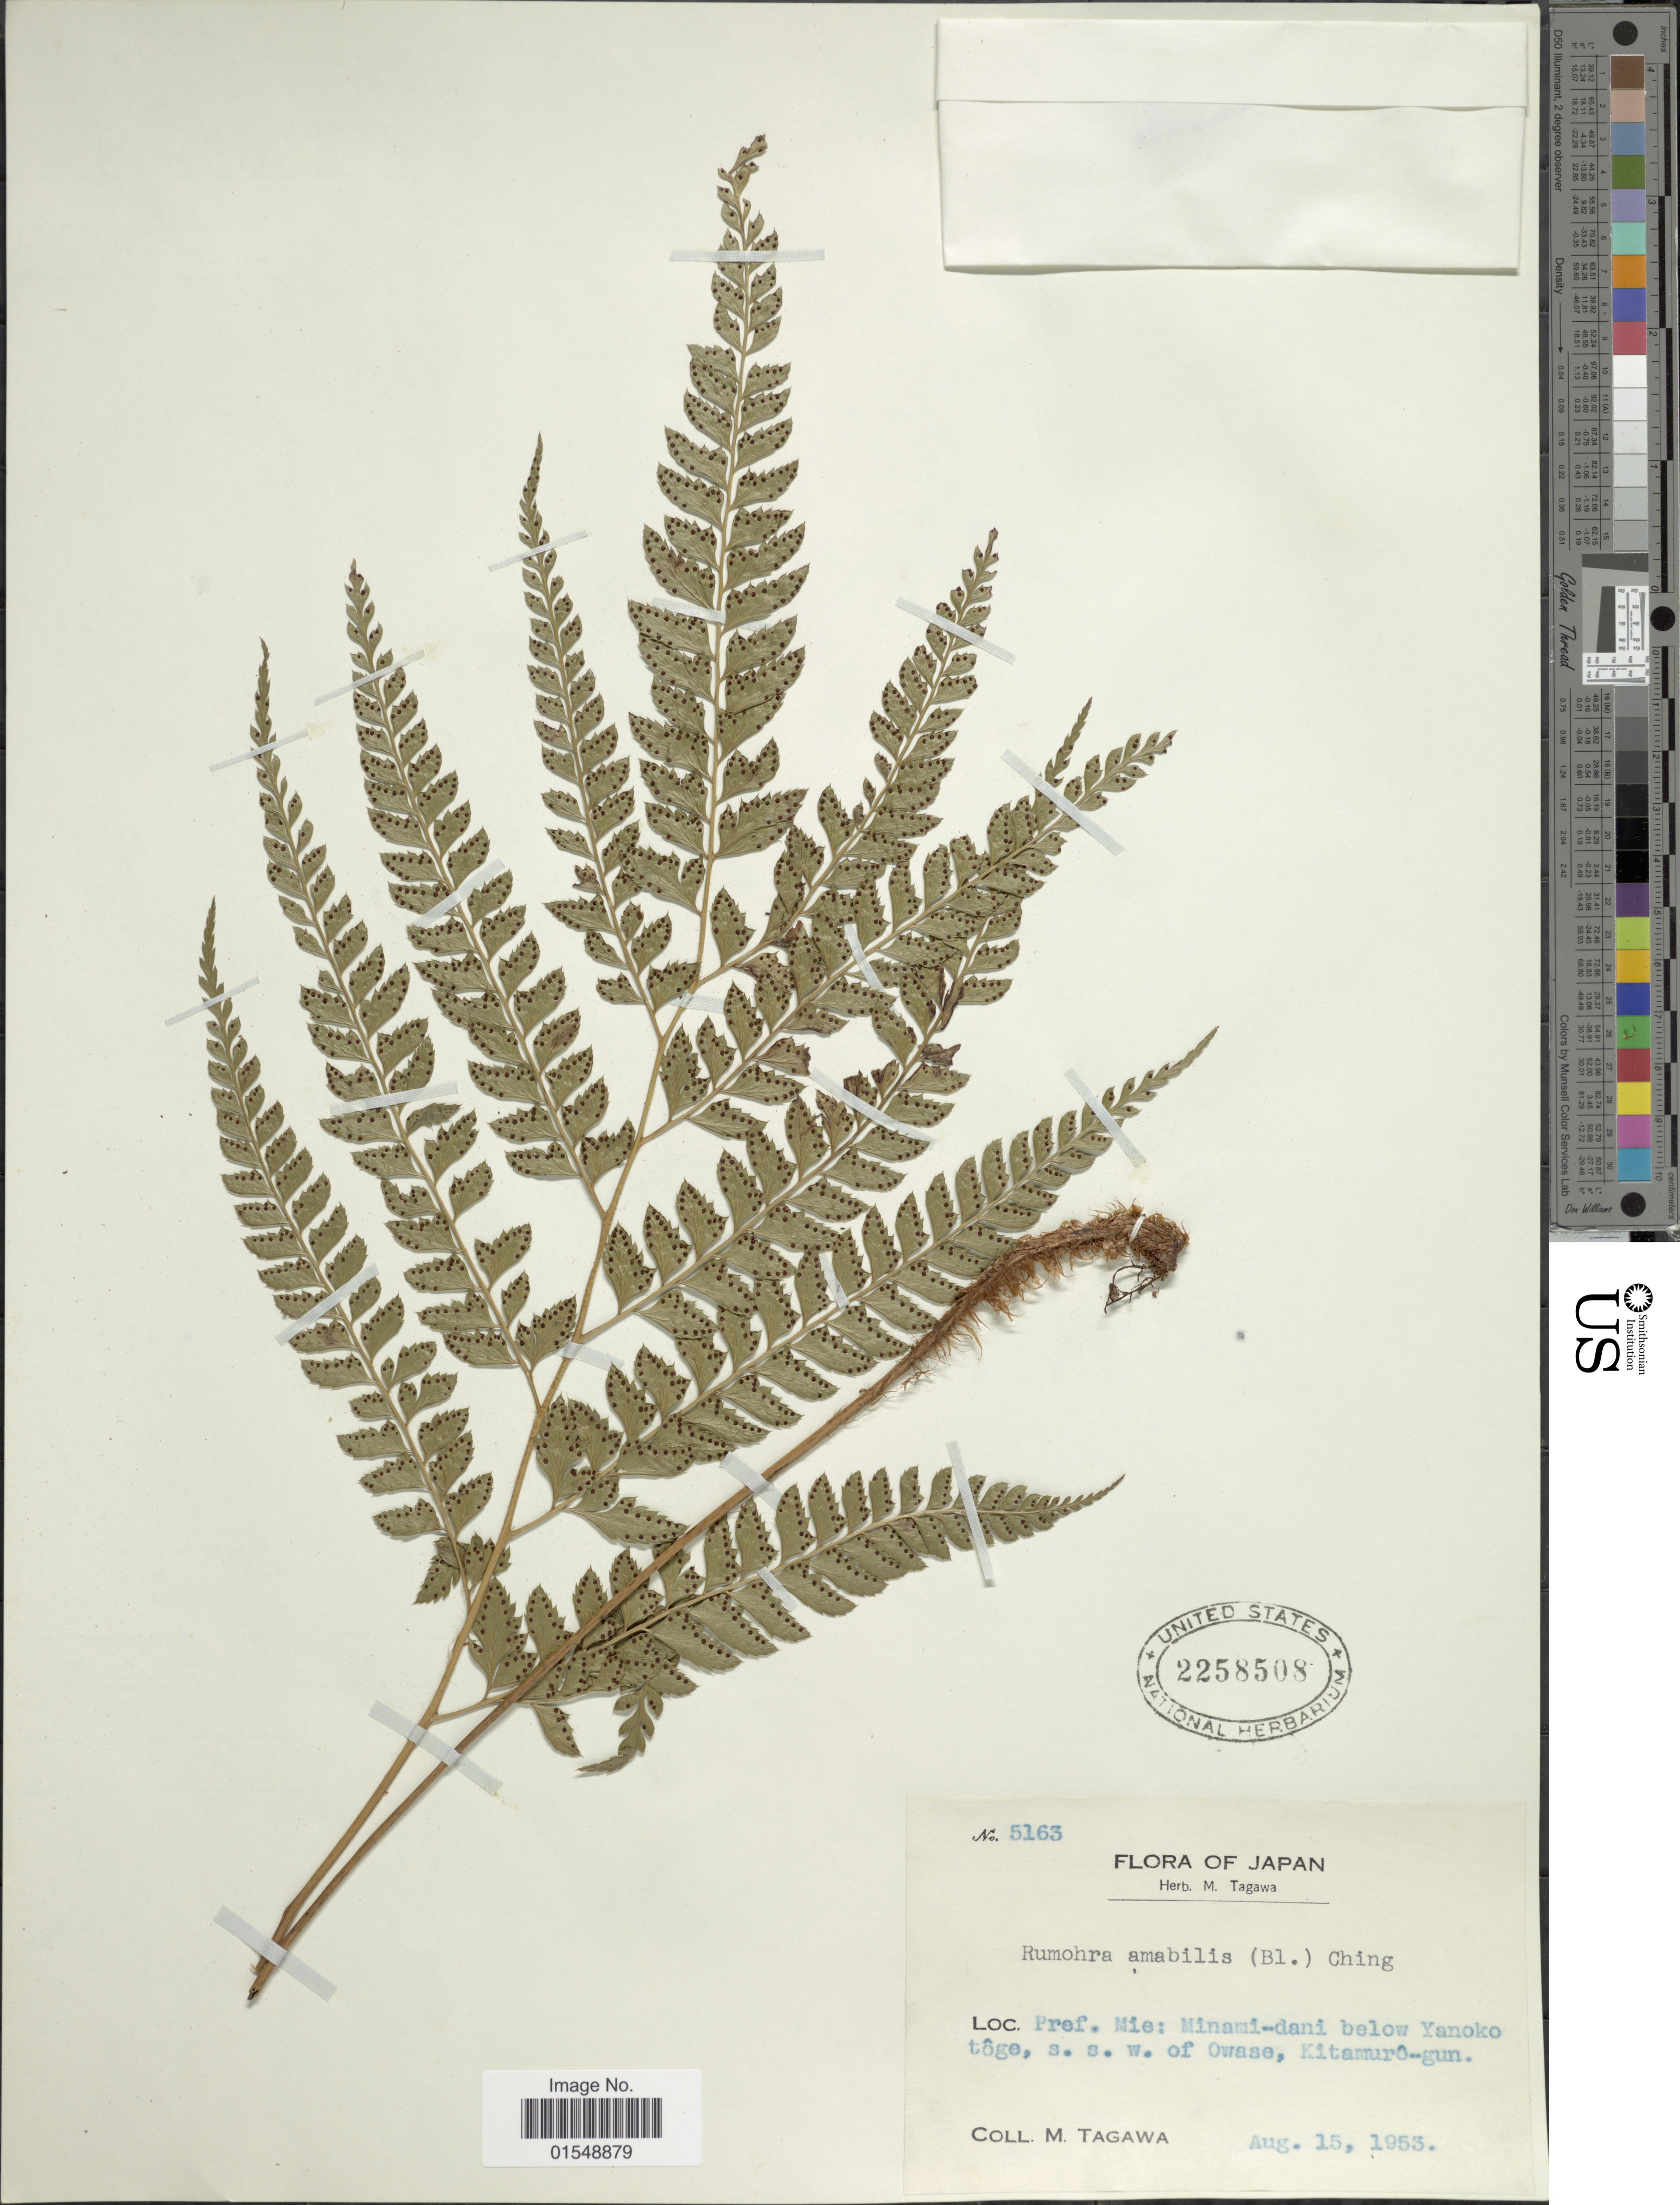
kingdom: Plantae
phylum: Tracheophyta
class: Polypodiopsida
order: Polypodiales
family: Dryopteridaceae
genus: Arachniodes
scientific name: Arachniodes amabilis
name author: (Blume) Tindale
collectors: M. Tagawa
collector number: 5163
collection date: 1953-08-15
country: Japan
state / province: Mie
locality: Minami-dani below Yanoko tôge, s. s. w. of Owase, Kitamurô-gun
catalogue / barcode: US 2258508